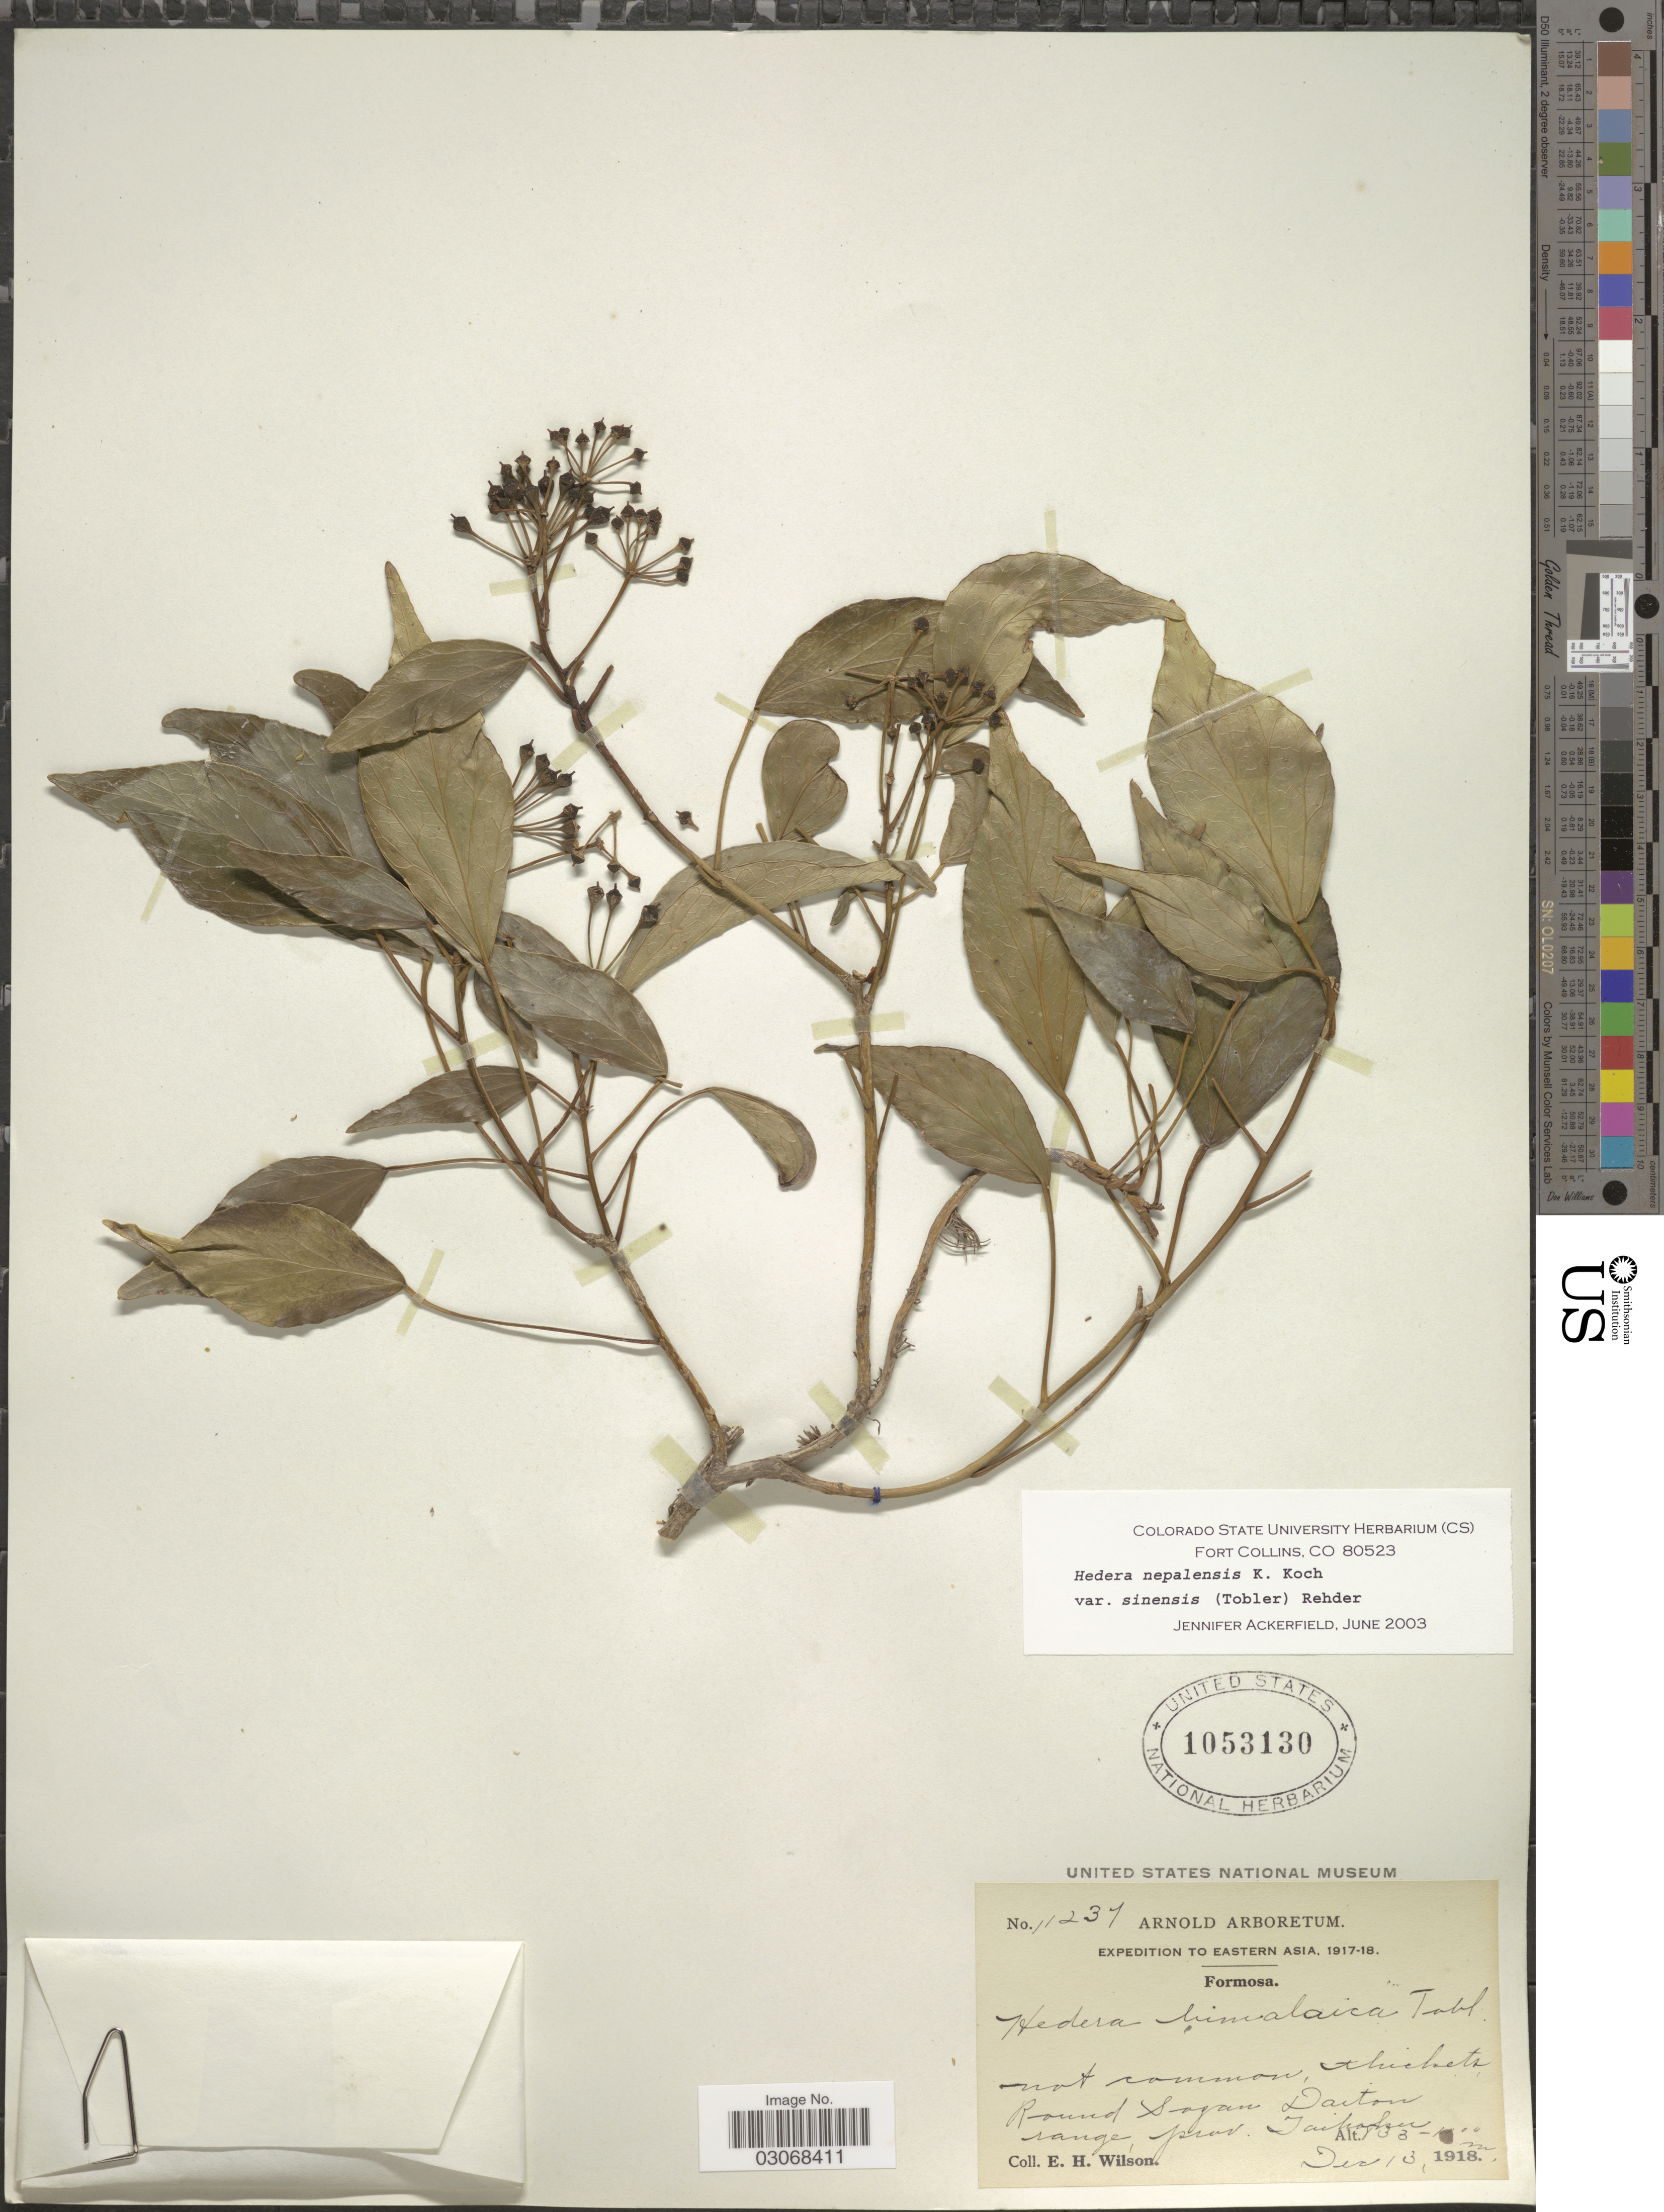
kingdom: Plantae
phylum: Tracheophyta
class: Magnoliopsida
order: Apiales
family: Araliaceae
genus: Hedera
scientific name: Hedera nepalensis var. sinensis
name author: (Tobler) Rehder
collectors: E. Wilson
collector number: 11237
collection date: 1918-12-13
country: Taiwan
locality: Eastern Asia. Formosa. Round Sozan Daiton range, prov. Taihoku.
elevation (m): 833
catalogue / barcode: US 1053130